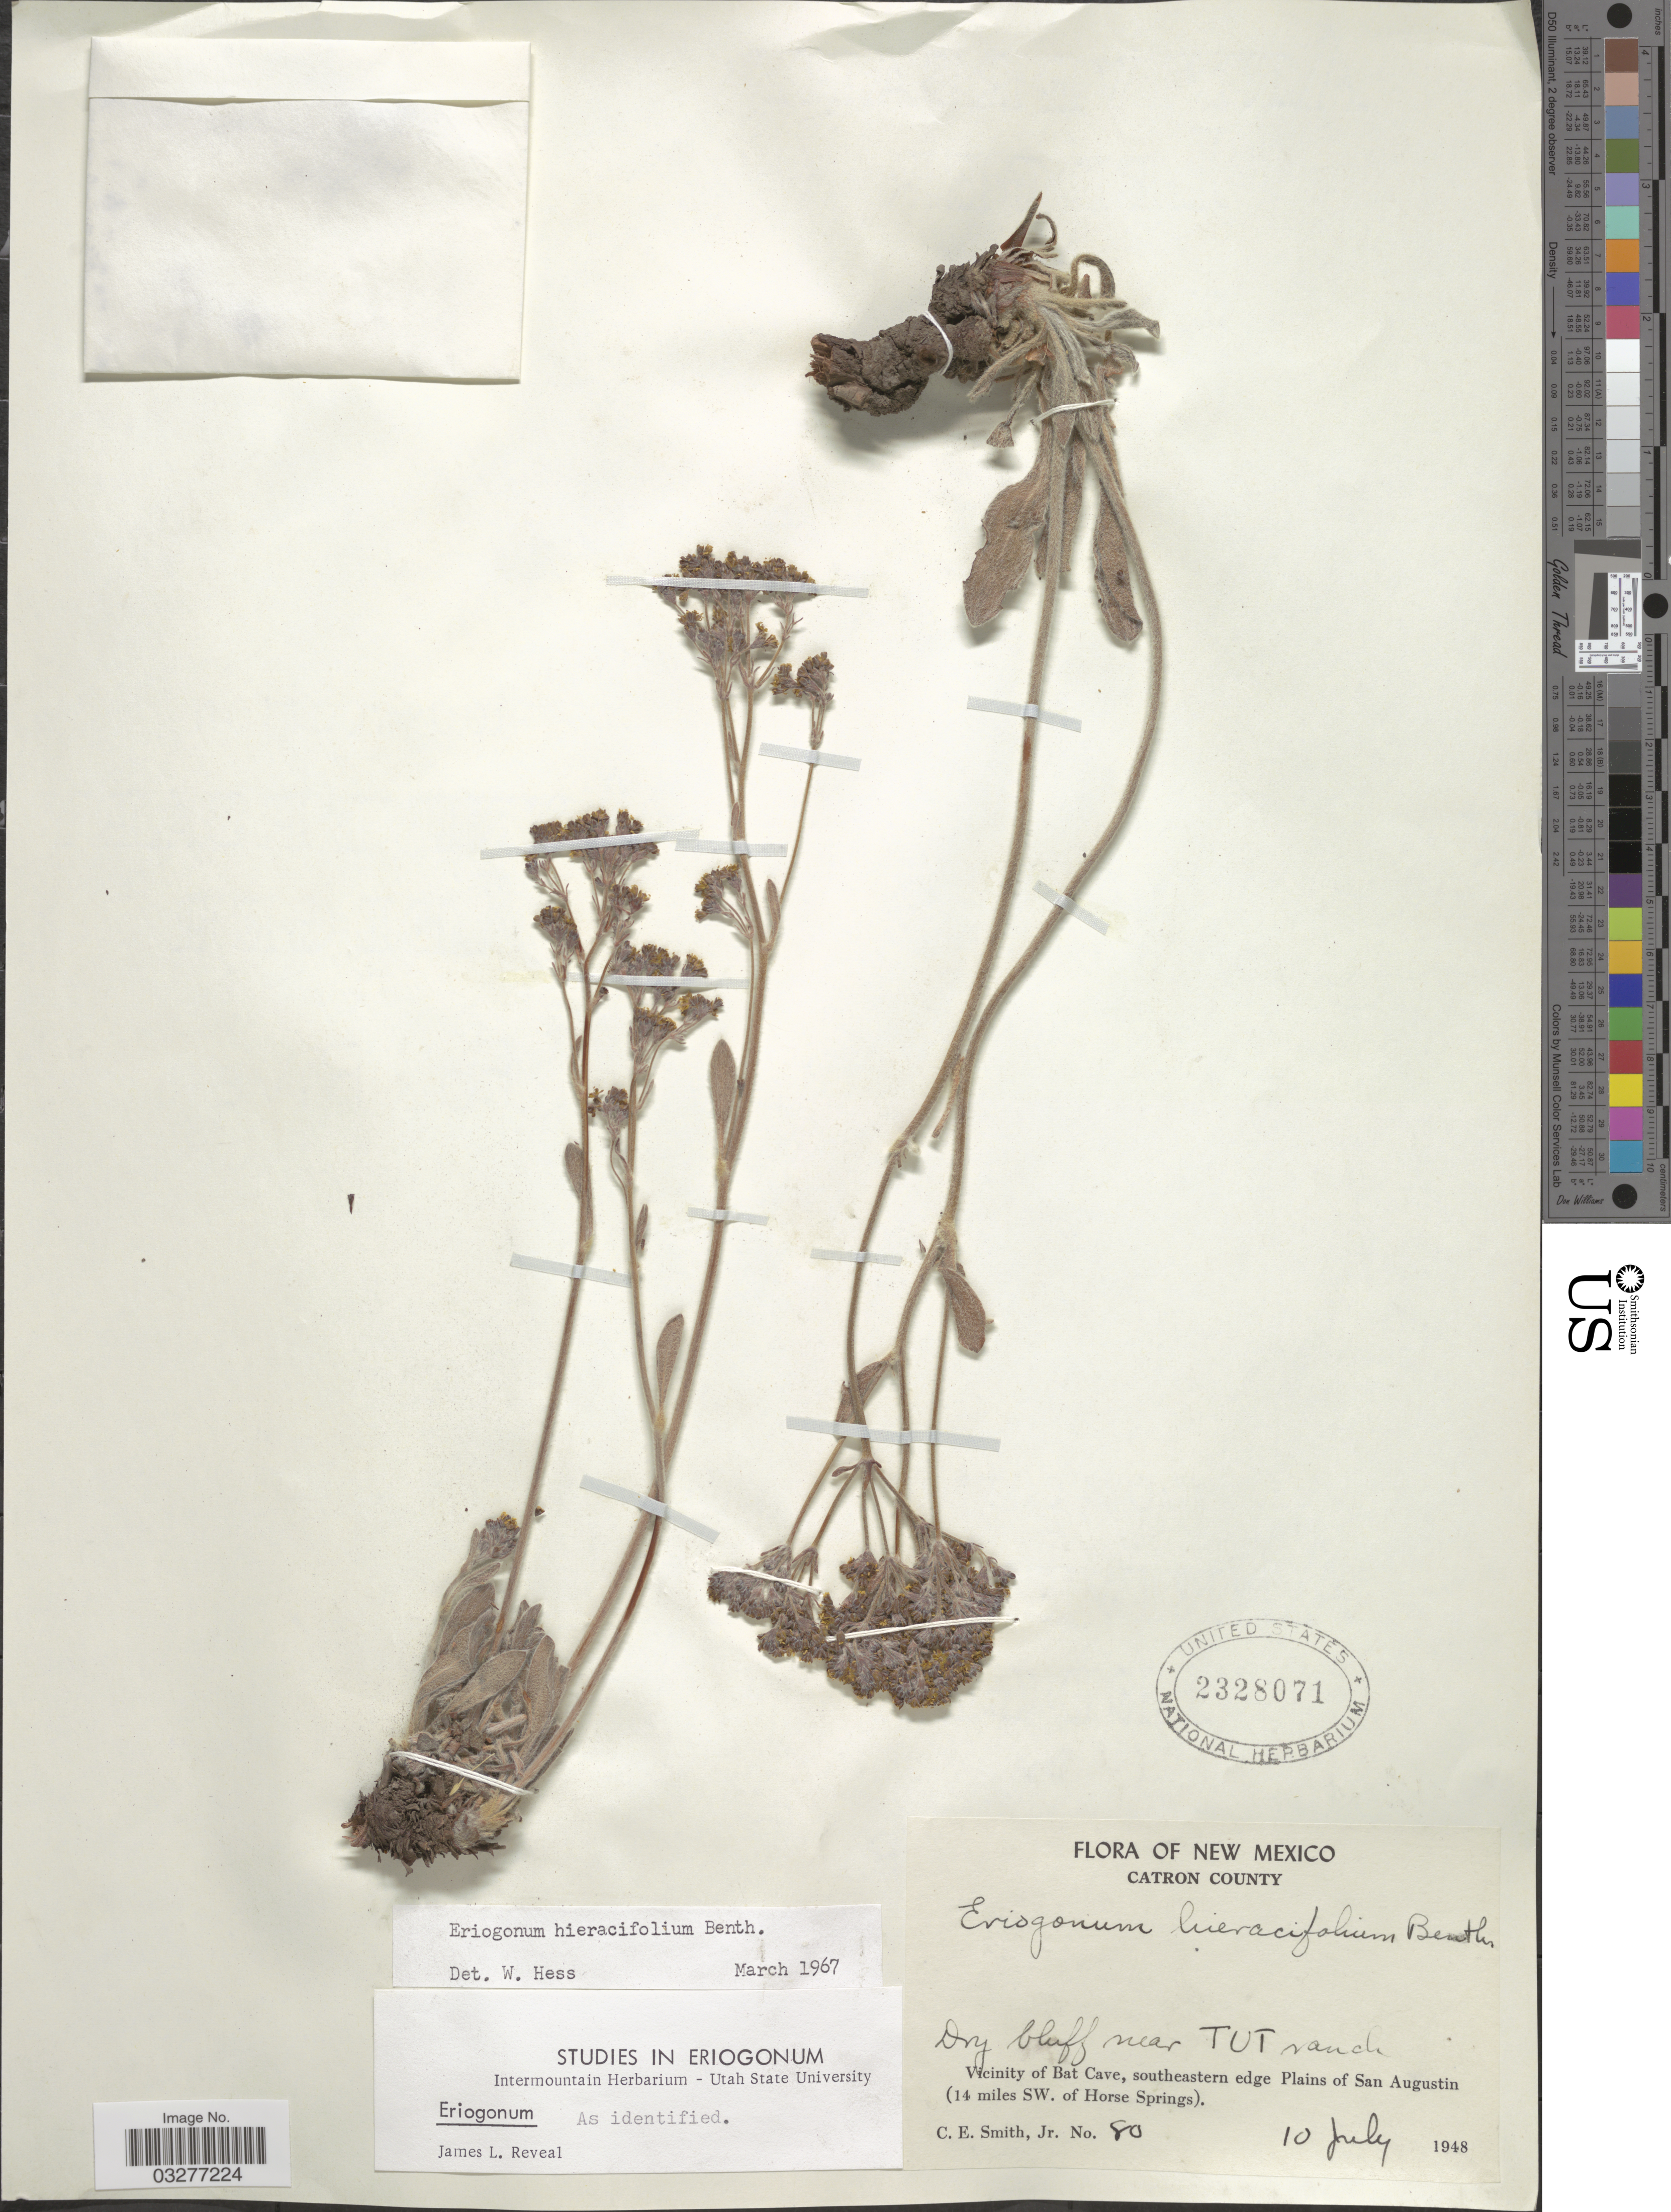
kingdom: Plantae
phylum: Tracheophyta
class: Magnoliopsida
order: Caryophyllales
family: Polygonaceae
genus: Eriogonum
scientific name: Eriogonum hieraciifolium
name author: Benth. in DC.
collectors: C. E. Smith Jr.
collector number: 80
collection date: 1948-07-10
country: United States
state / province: New Mexico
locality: Catron County, near TUT Ranch. Vicinity of Bat Cave, southeastern edge Plains of San Augustin (14 miles SW. of Horse Springs).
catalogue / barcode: US 2328071